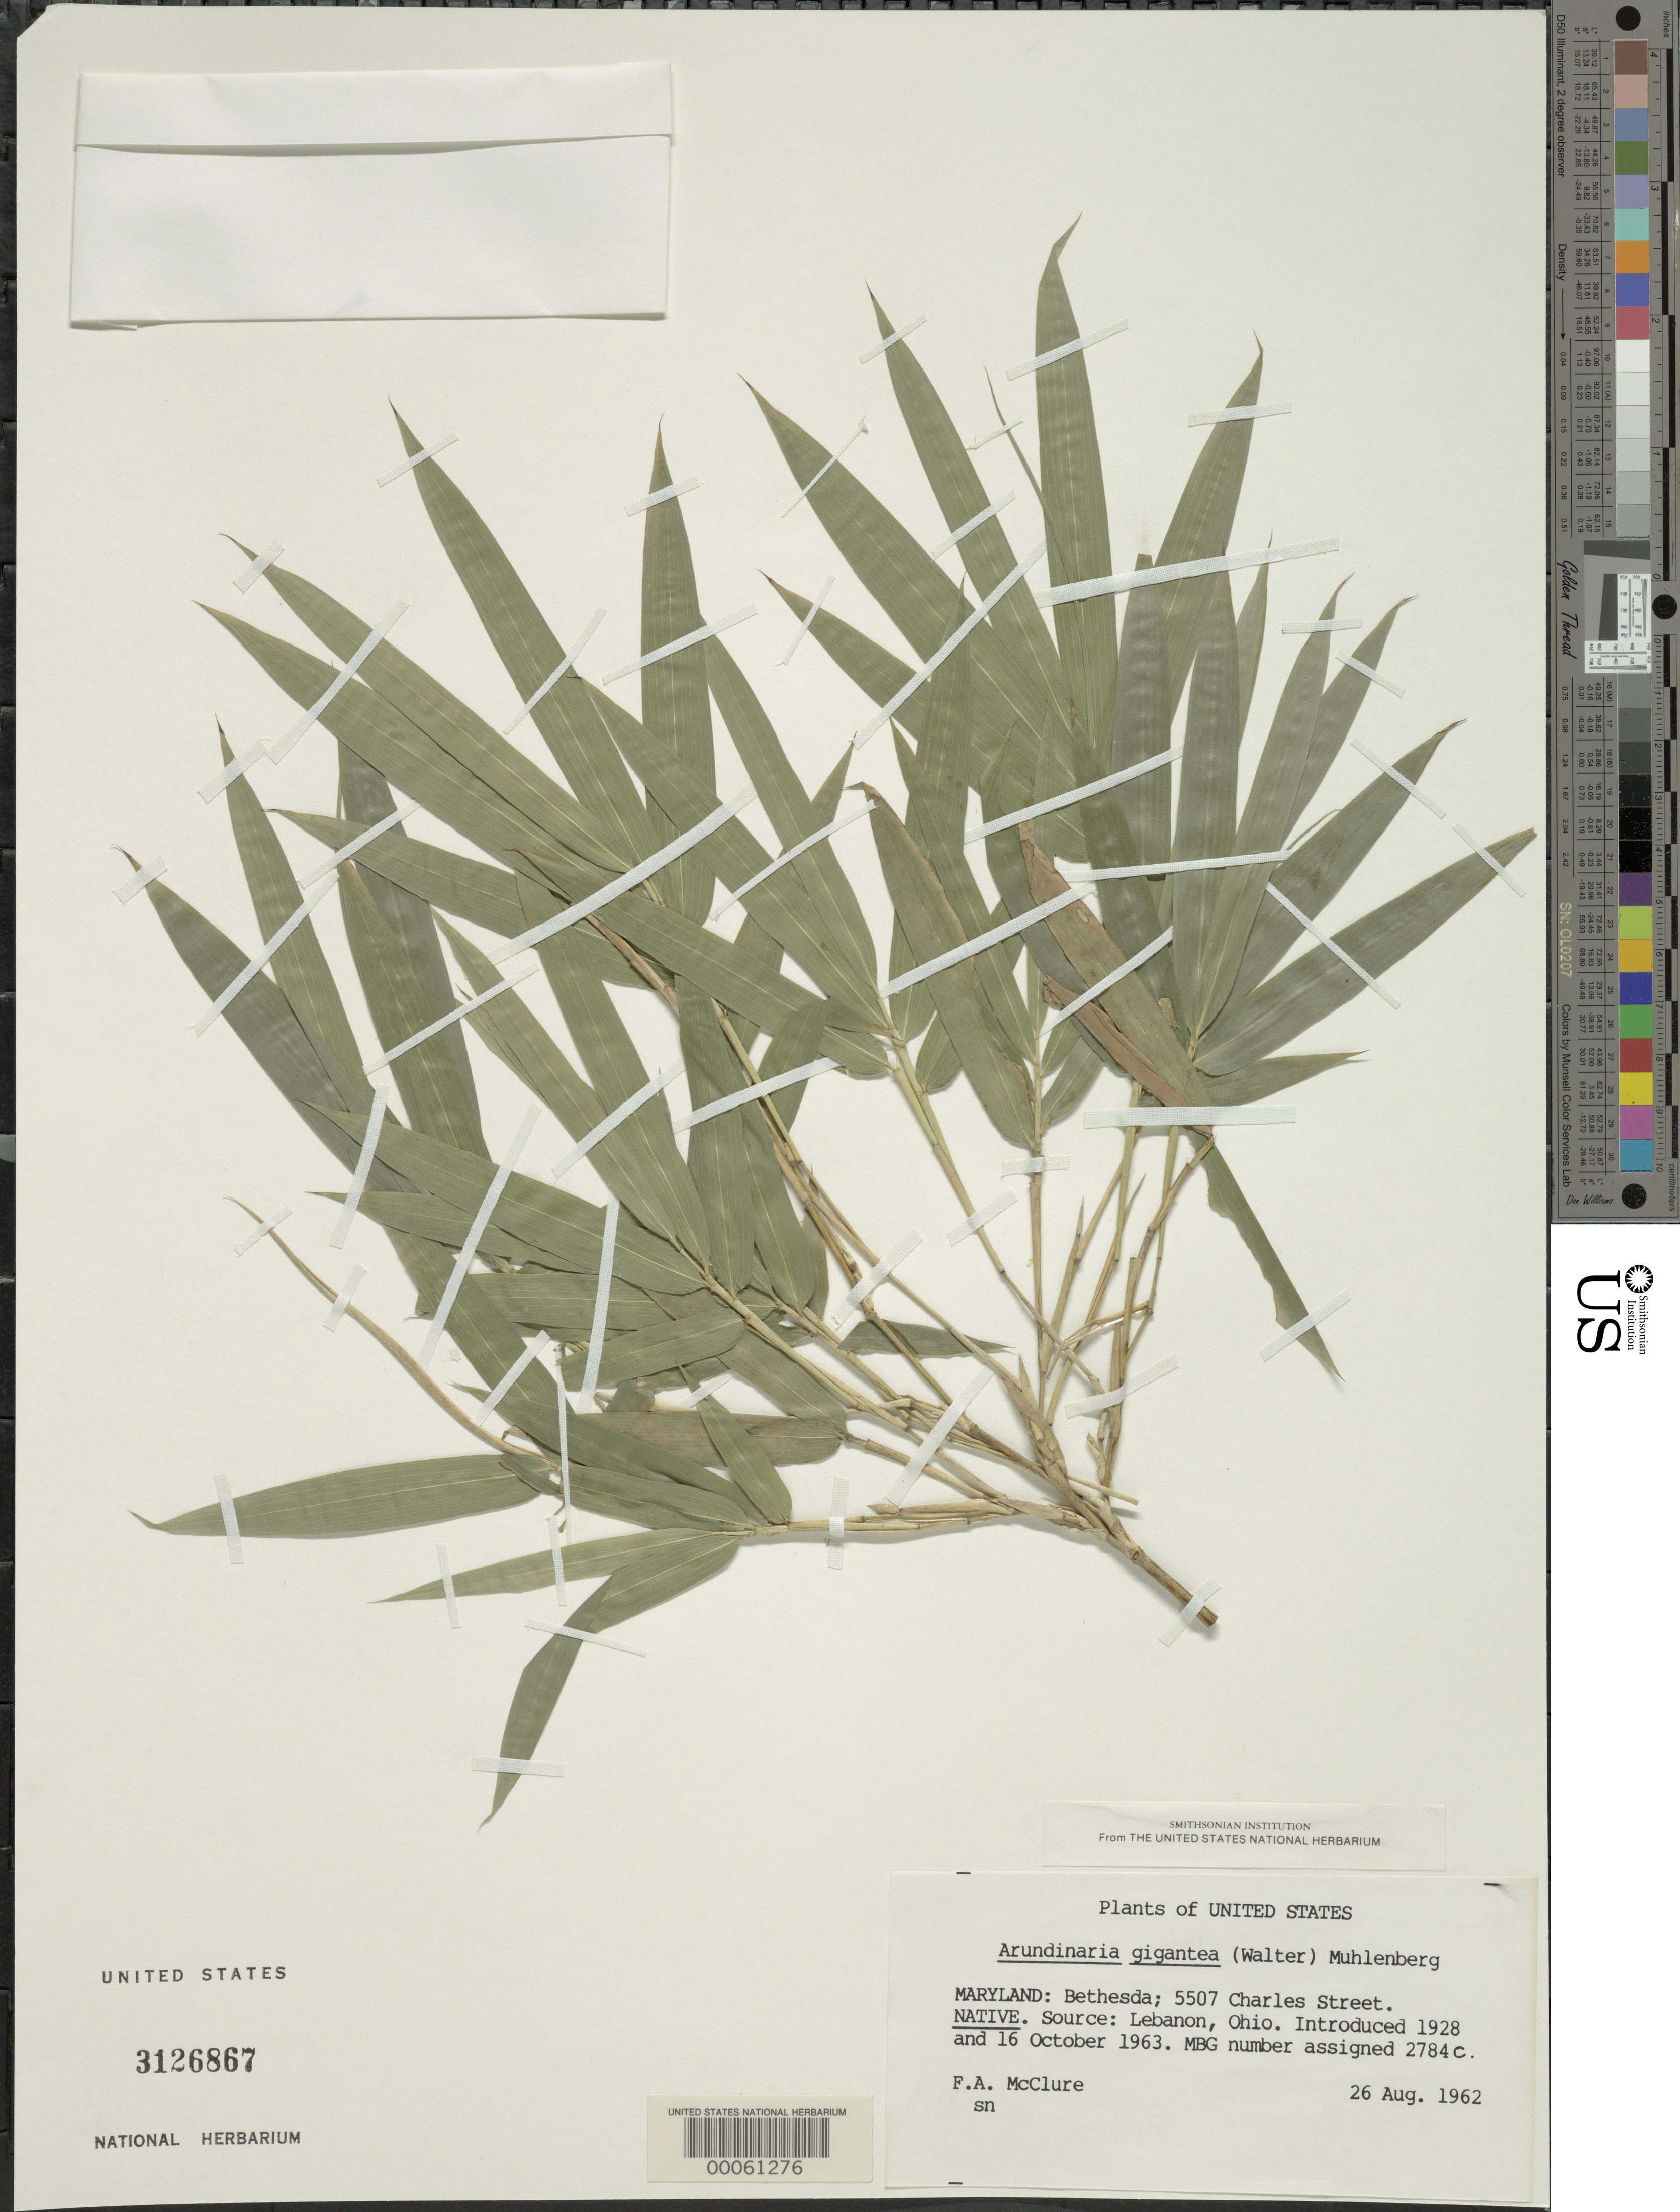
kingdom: Plantae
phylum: Tracheophyta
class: Liliopsida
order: Poales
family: Poaceae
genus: Arundinaria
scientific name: Arundinaria gigantea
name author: (Walter) Muhl.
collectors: F. A. McClure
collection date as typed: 26 Aug 1962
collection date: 1962-08-26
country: United States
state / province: Maryland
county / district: Montgomery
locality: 5507 Charles Street, Bethesda (McClure's garden)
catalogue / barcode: US 3126867